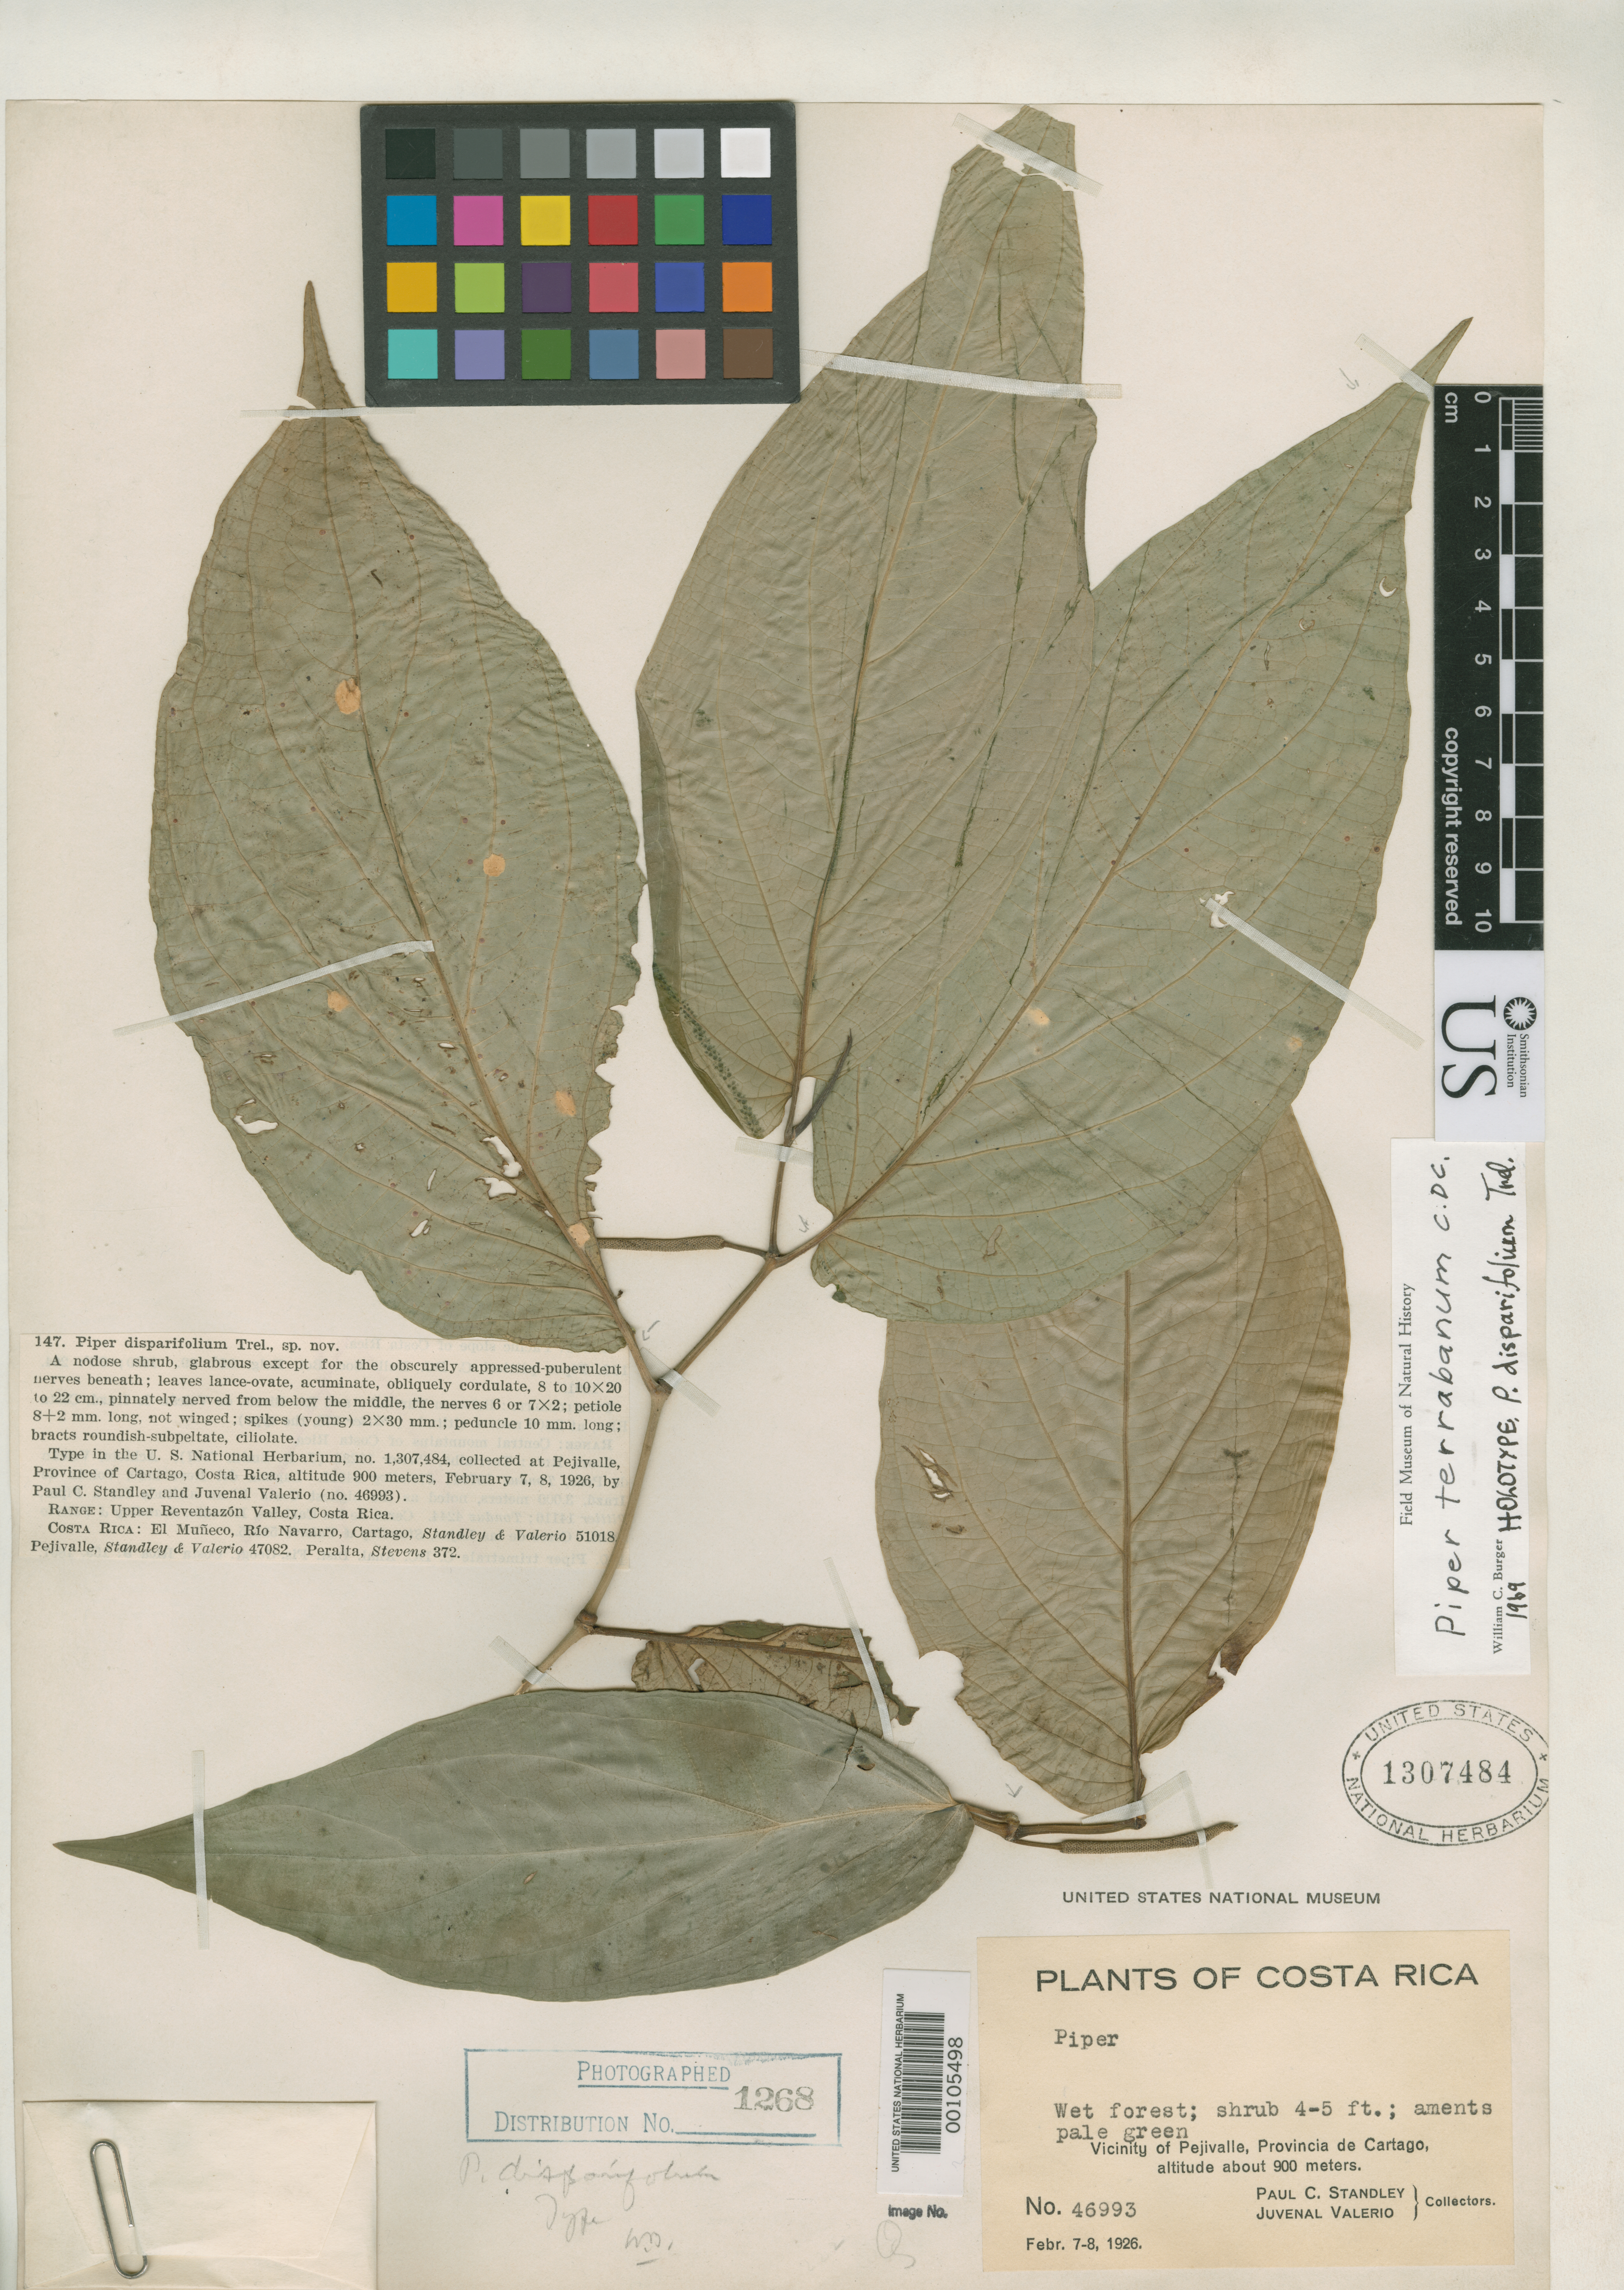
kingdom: Plantae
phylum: Tracheophyta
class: Magnoliopsida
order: Piperales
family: Piperaceae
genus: Piper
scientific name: Piper disparifolium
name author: Trel.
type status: Holotype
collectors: P. C. Standley & J. Valerio R.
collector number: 46993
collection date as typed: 07 Feb 1926 to 08 Feb 1926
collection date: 1926-02-07/1926-02-08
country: Costa Rica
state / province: Cartago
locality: Pejivalle vicinity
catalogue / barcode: US 1307484